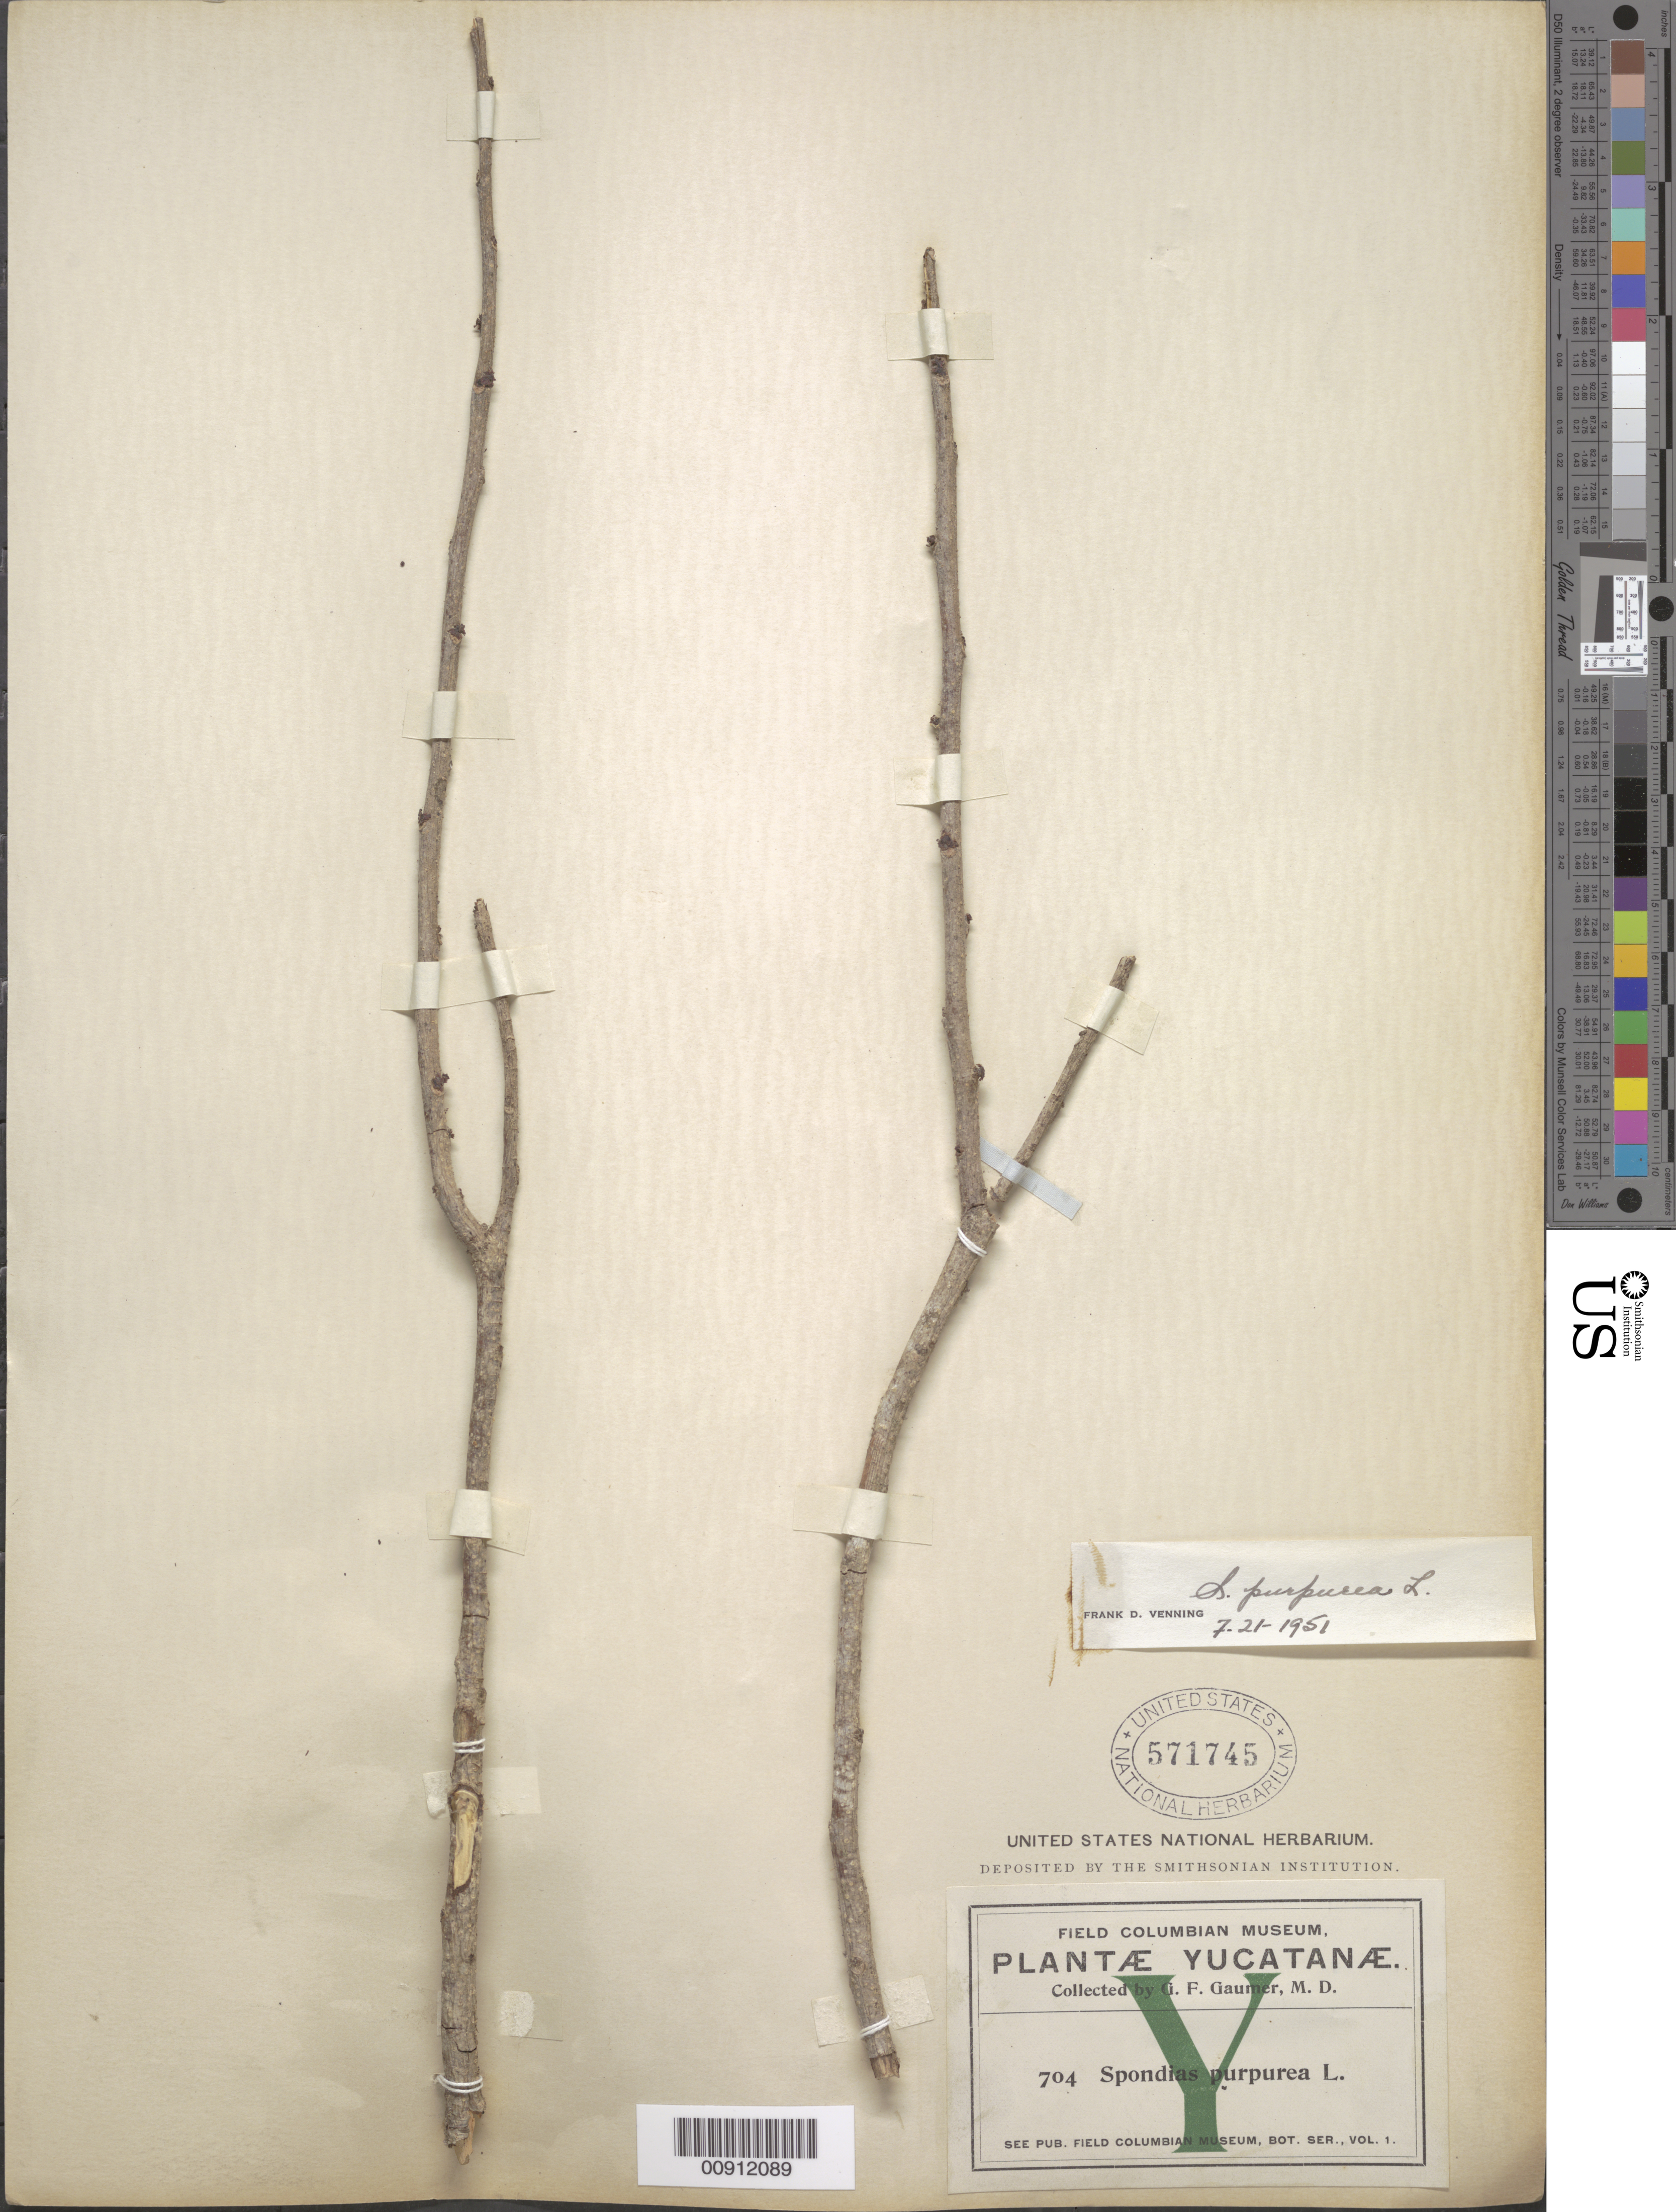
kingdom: Plantae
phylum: Tracheophyta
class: Magnoliopsida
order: Sapindales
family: Anacardiaceae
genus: Spondias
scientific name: Spondias purpurea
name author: L.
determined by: Mitchell, John D.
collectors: G. F. Gaumer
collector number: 704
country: Mexico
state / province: Yucatán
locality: Yucatán.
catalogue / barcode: US 571745